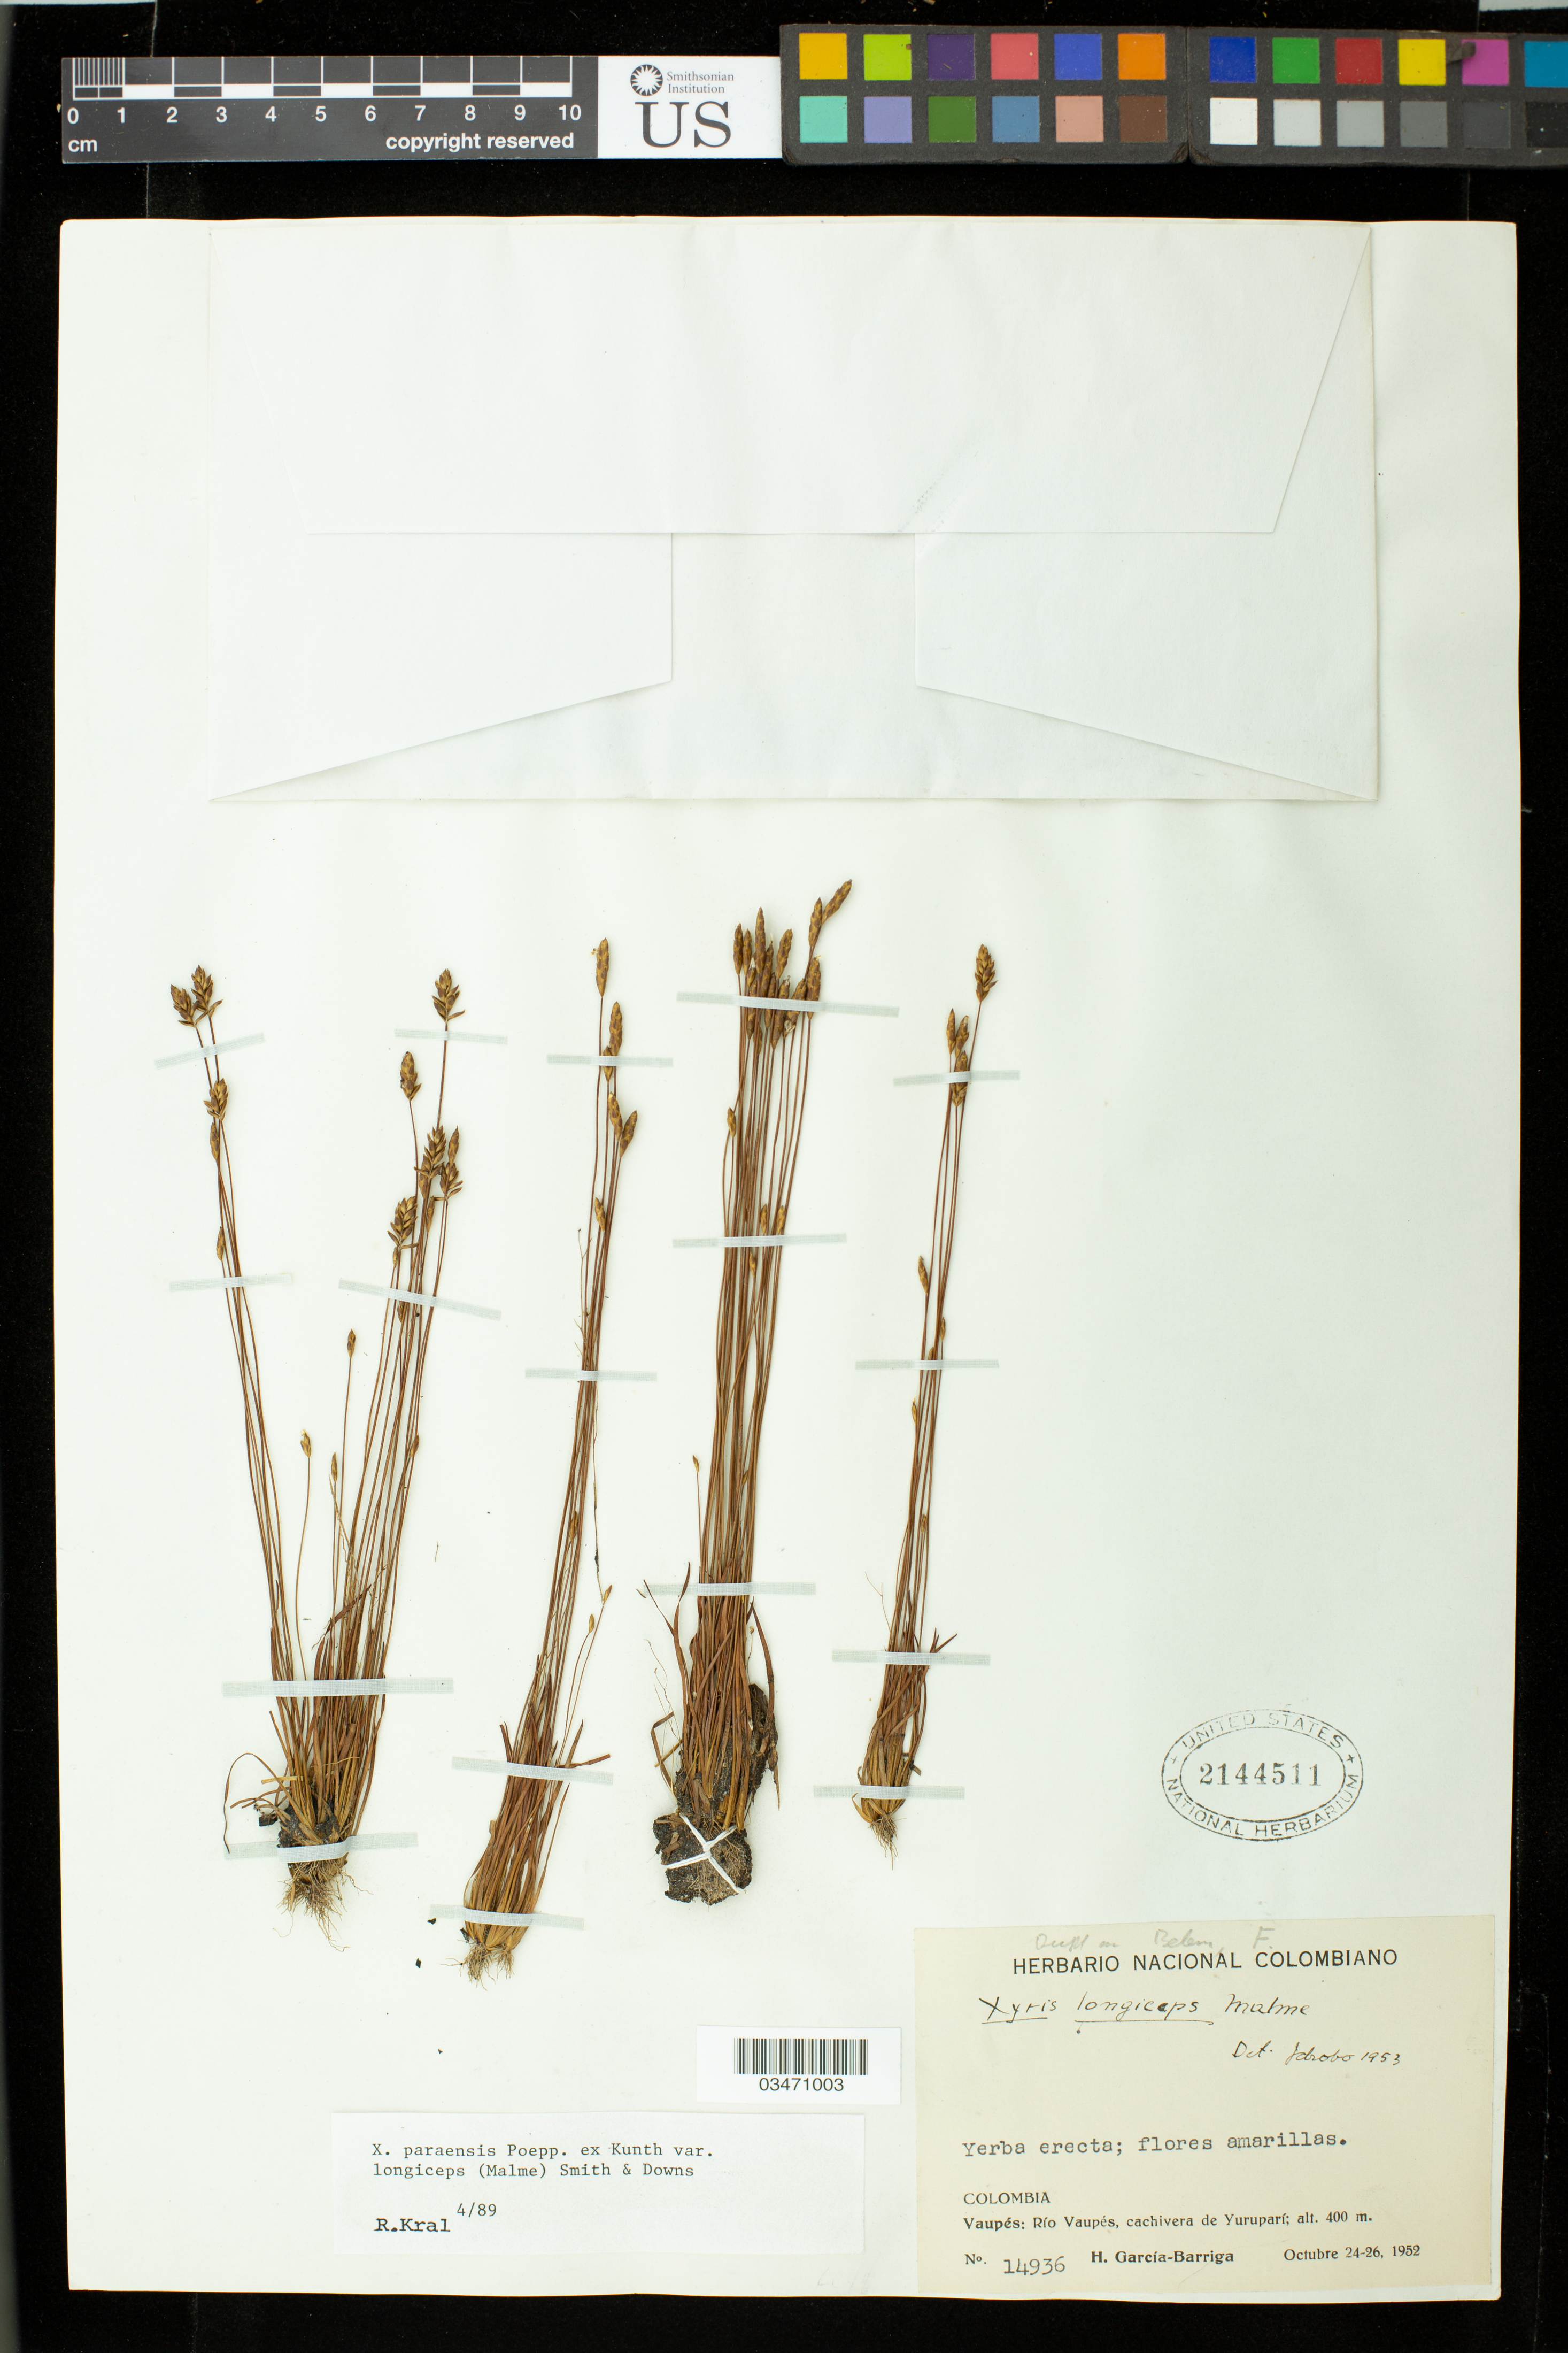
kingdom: Plantae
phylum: Tracheophyta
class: Liliopsida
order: Poales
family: Xyridaceae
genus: Xyris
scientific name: Xyris paraensis var. longiceps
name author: (Malme) L.B. Sm. & Downs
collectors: H. Garcia-Barriga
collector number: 14936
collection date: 1952-10-24/1952-10-26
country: Colombia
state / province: Vaupes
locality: Rio Vaupes, Cachivera de Yurupari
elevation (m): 400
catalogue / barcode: US 2144511